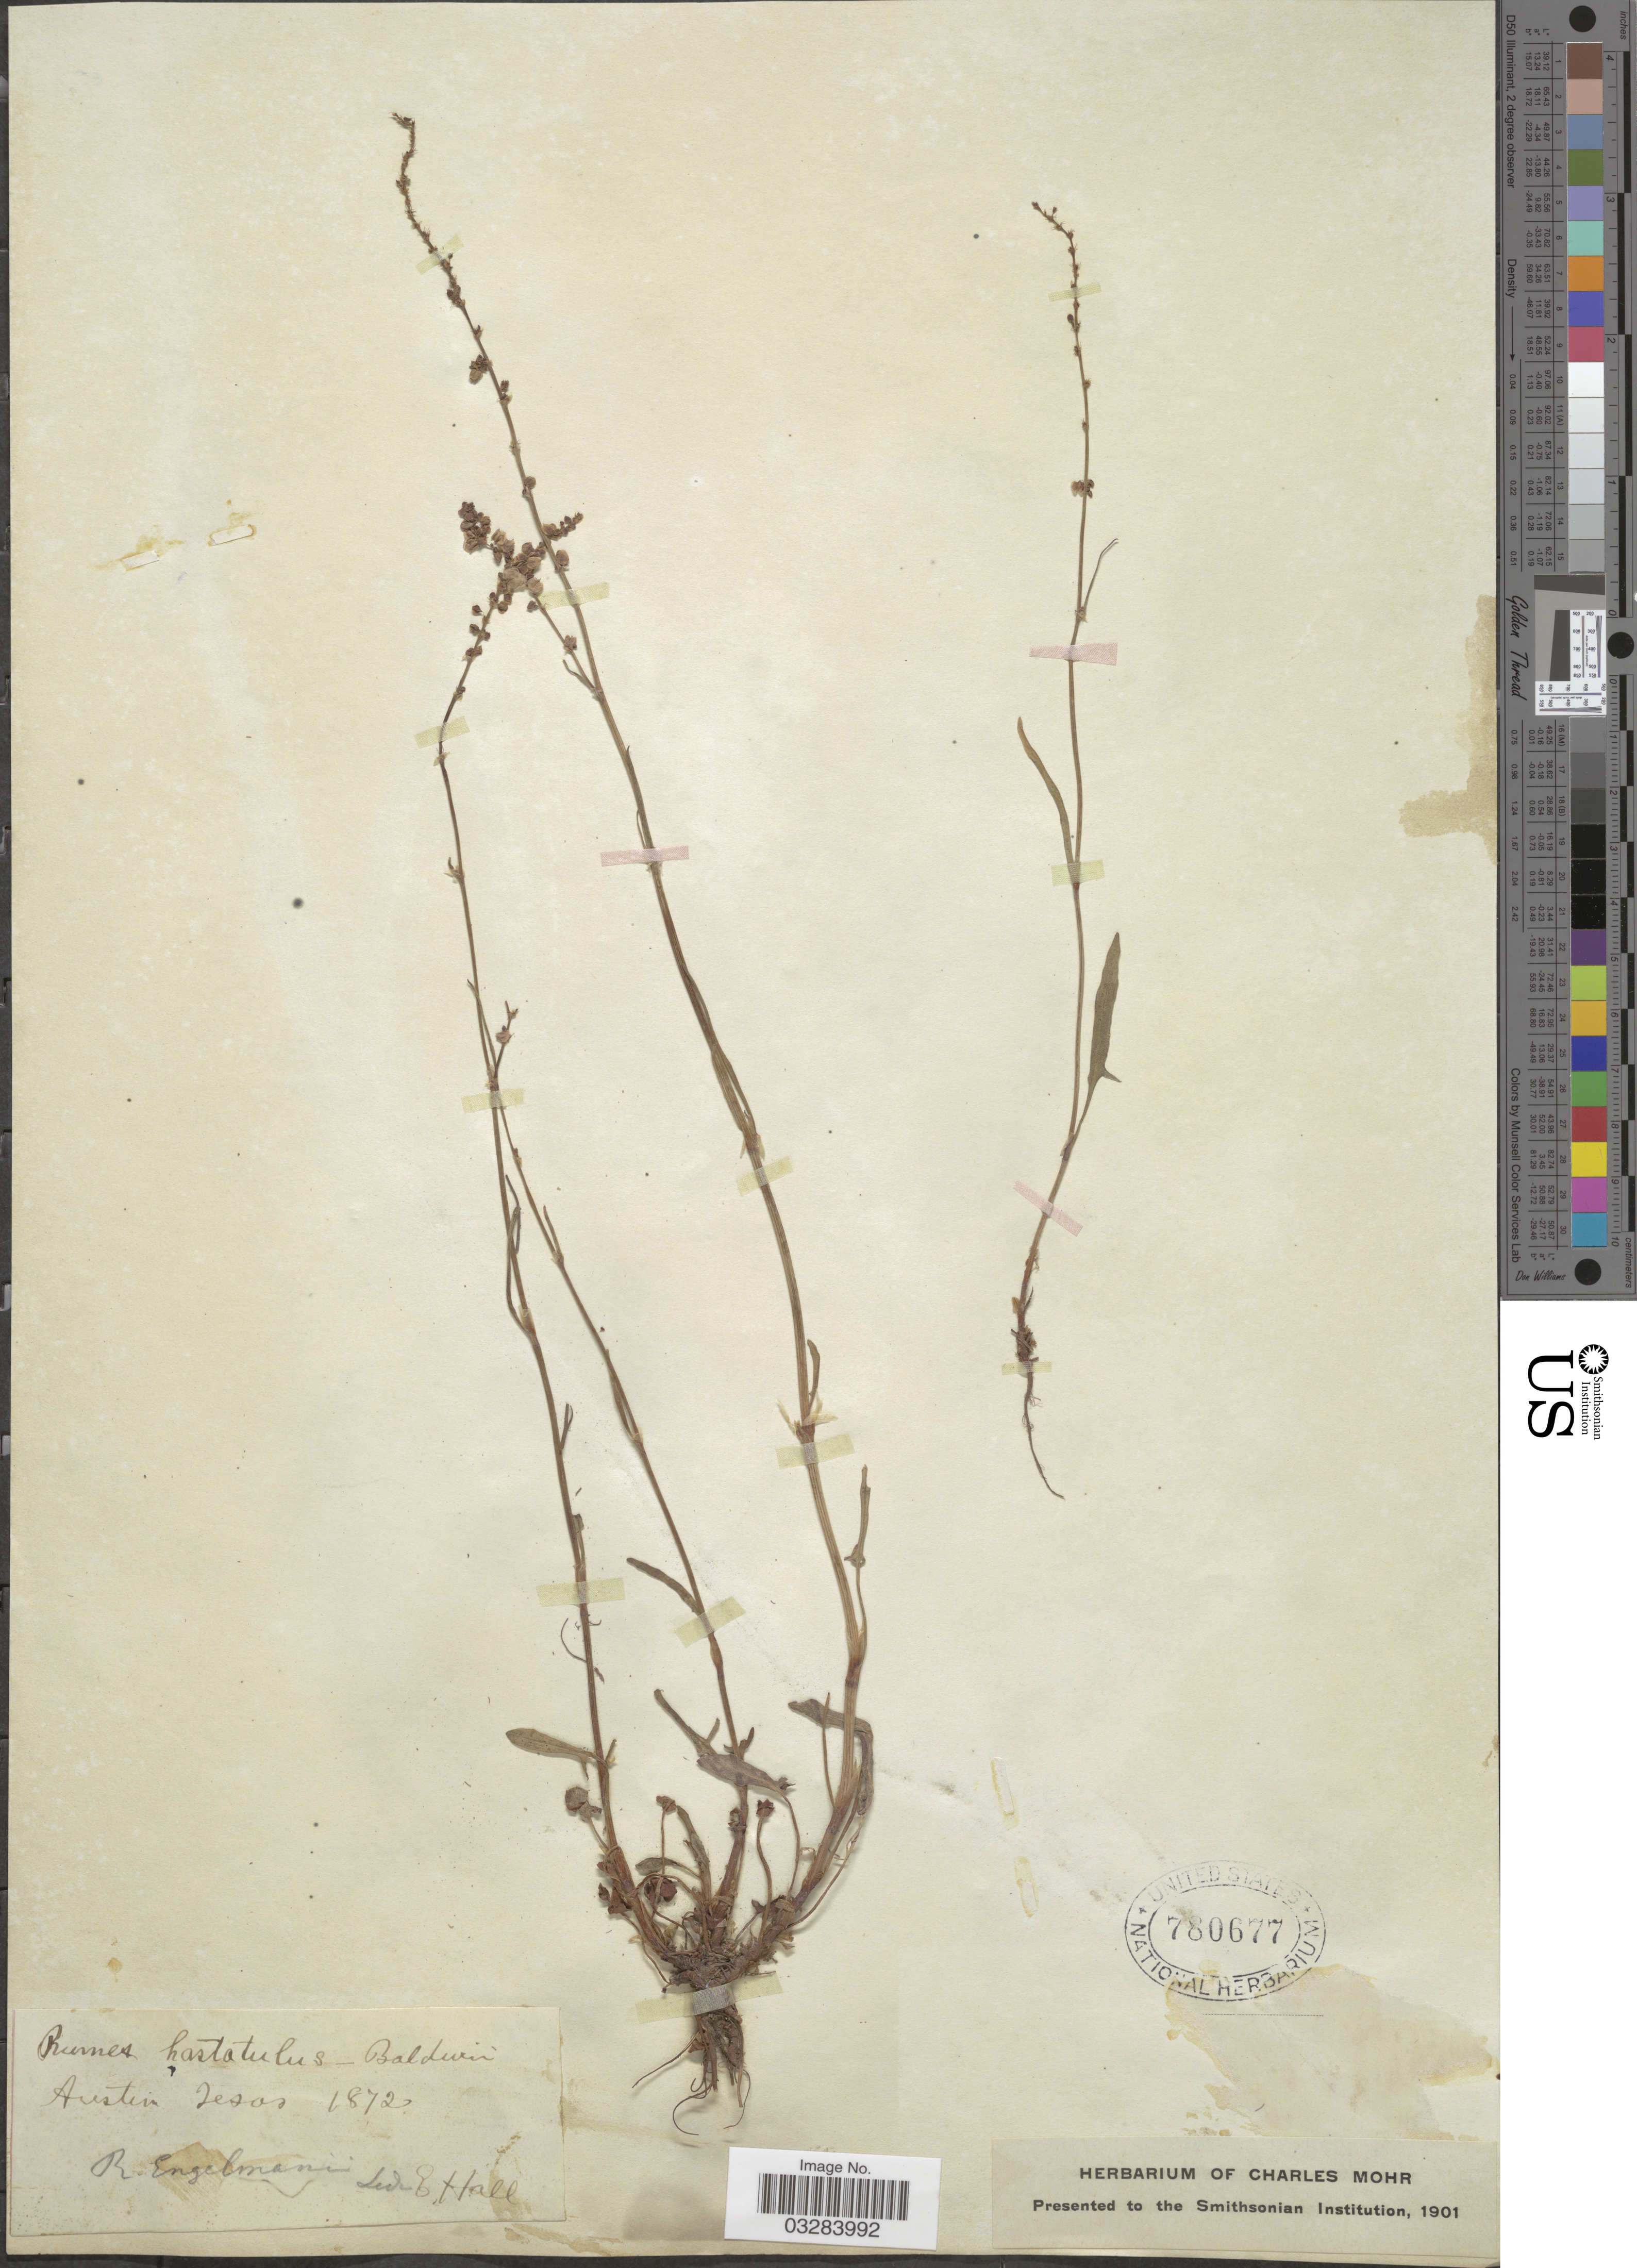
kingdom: Plantae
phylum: Tracheophyta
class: Magnoliopsida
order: Caryophyllales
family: Polygonaceae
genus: Rumex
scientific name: Rumex hastatulus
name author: Baldwin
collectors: E. Hall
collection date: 1872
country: United States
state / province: Texas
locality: Austin.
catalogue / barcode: US 780677